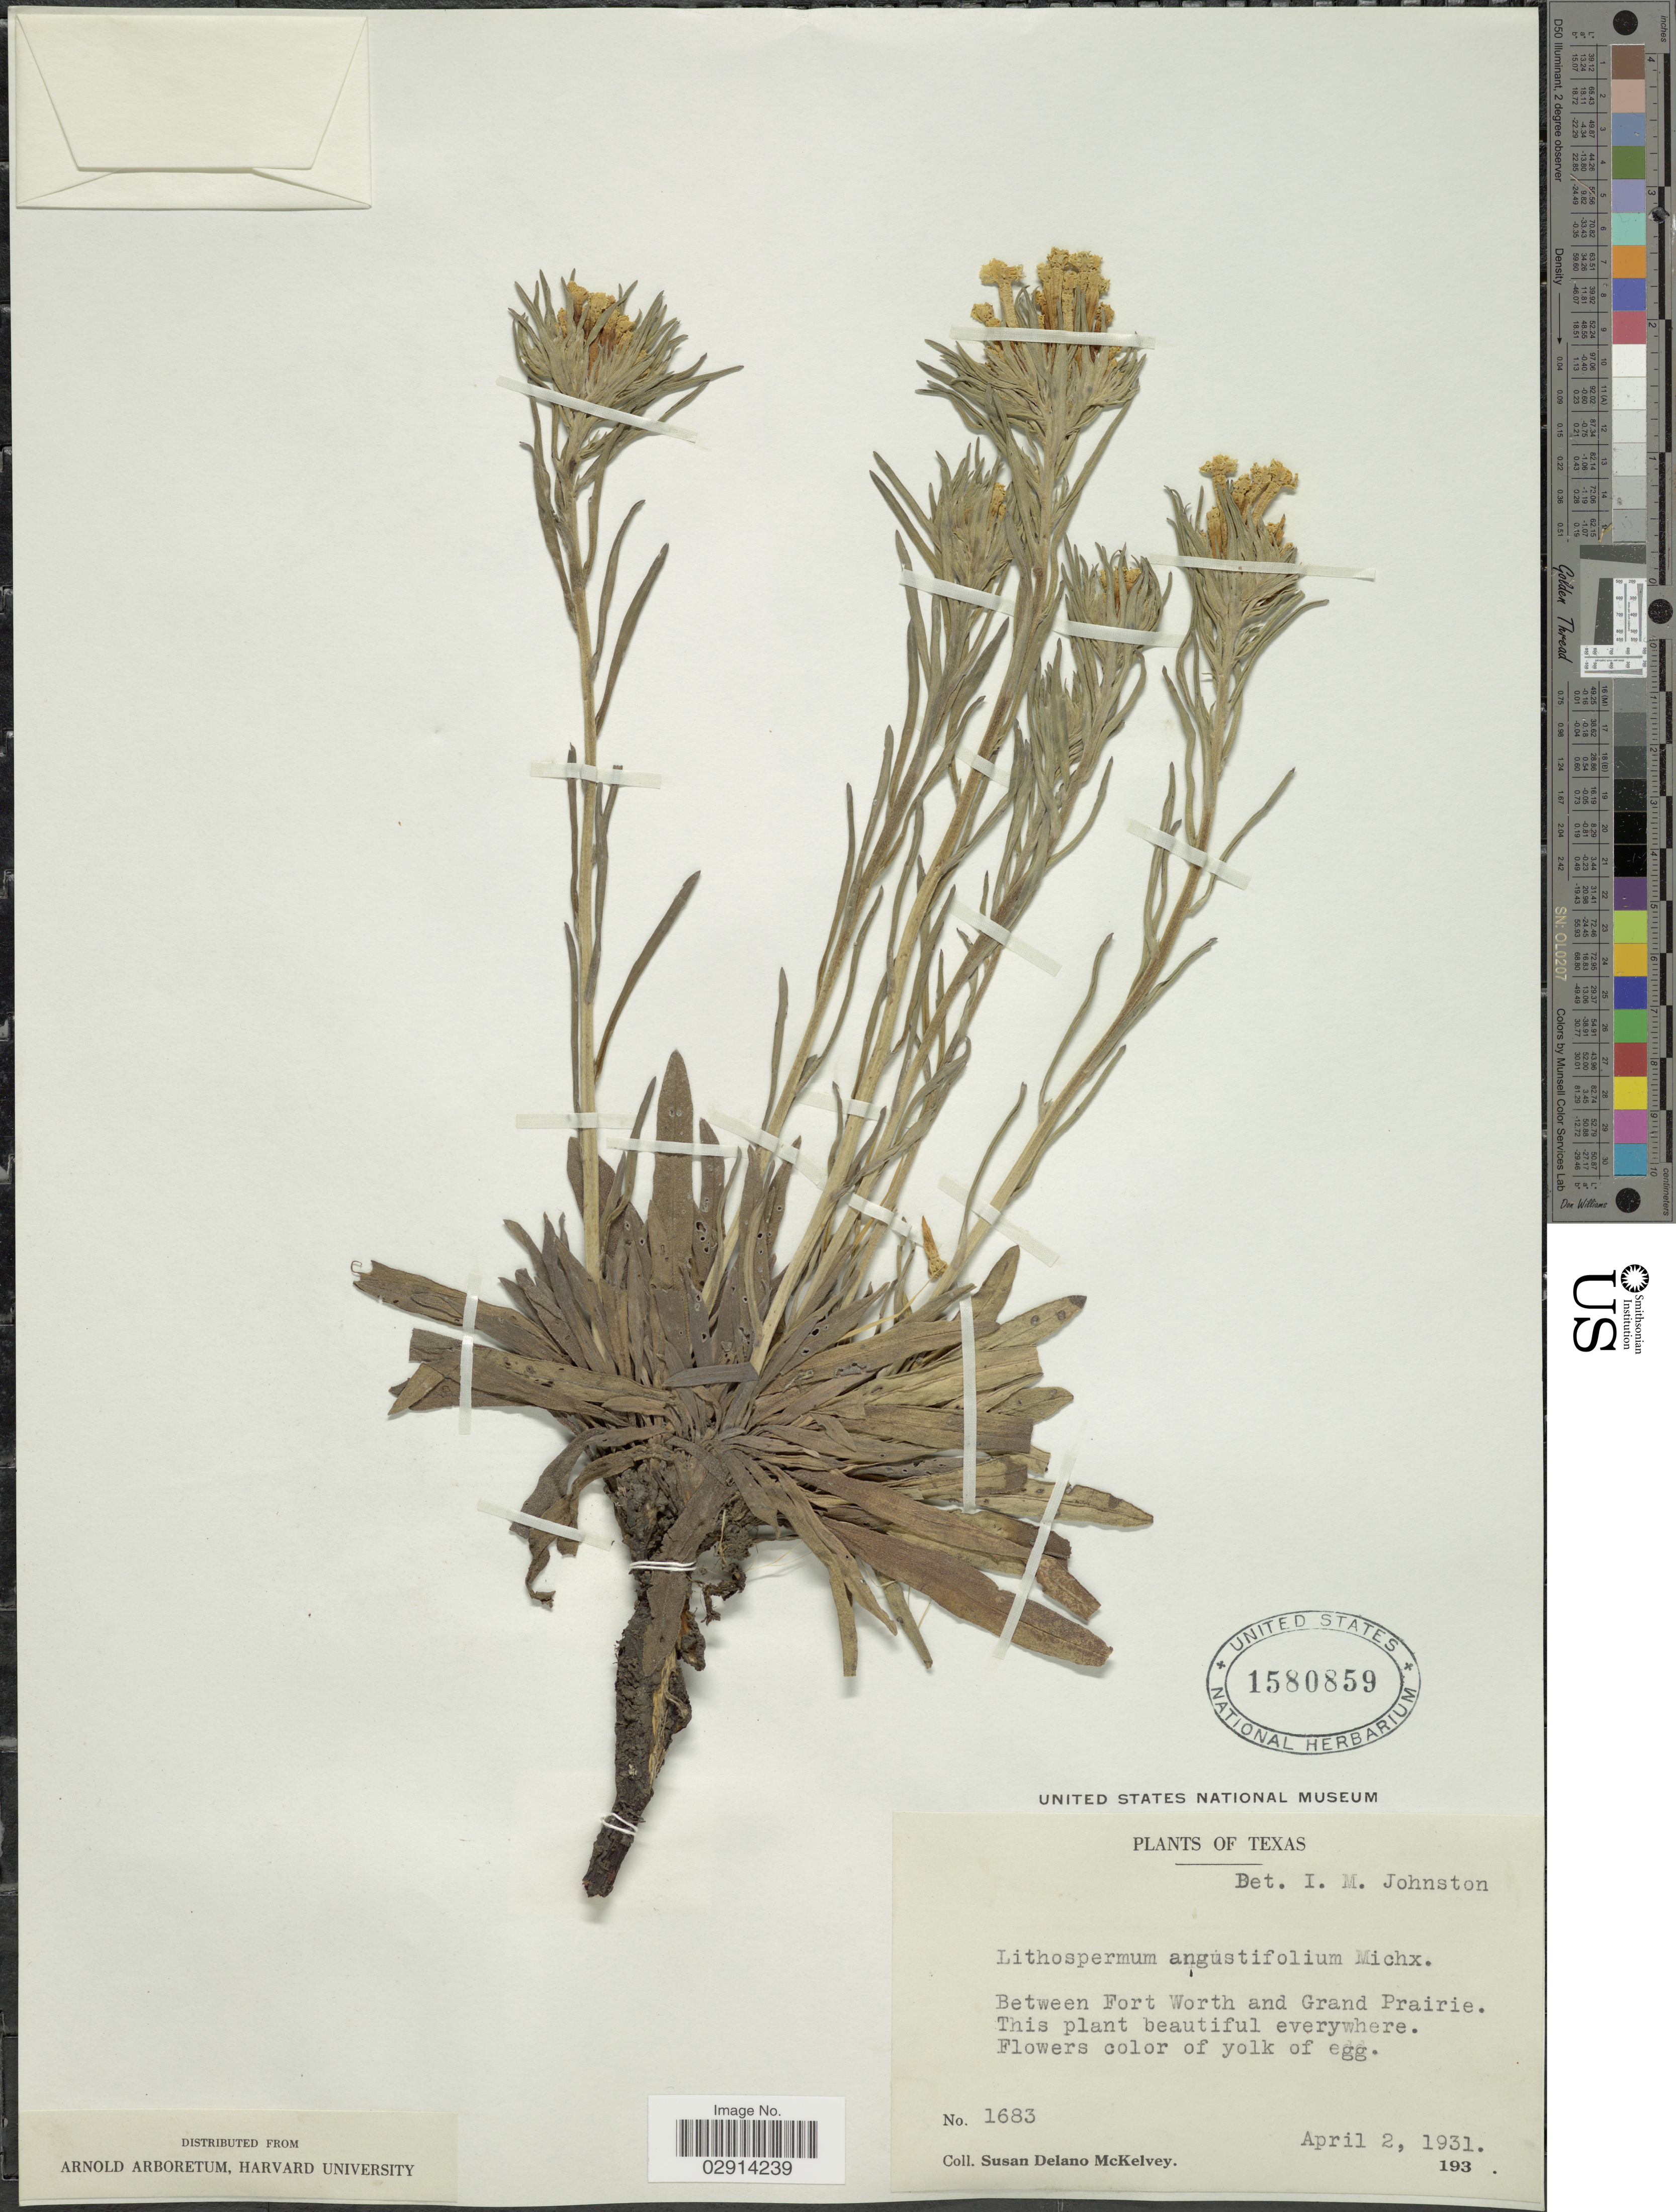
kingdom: Plantae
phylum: Tracheophyta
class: Magnoliopsida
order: Boraginales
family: Boraginaceae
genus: Lithospermum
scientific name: Lithospermum incisum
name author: Lehm.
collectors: S. A. McKelvey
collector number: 1683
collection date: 1931-04-02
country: United States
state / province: Texas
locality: Between Fort Worth and Grand Prairie.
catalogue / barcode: US 1580859